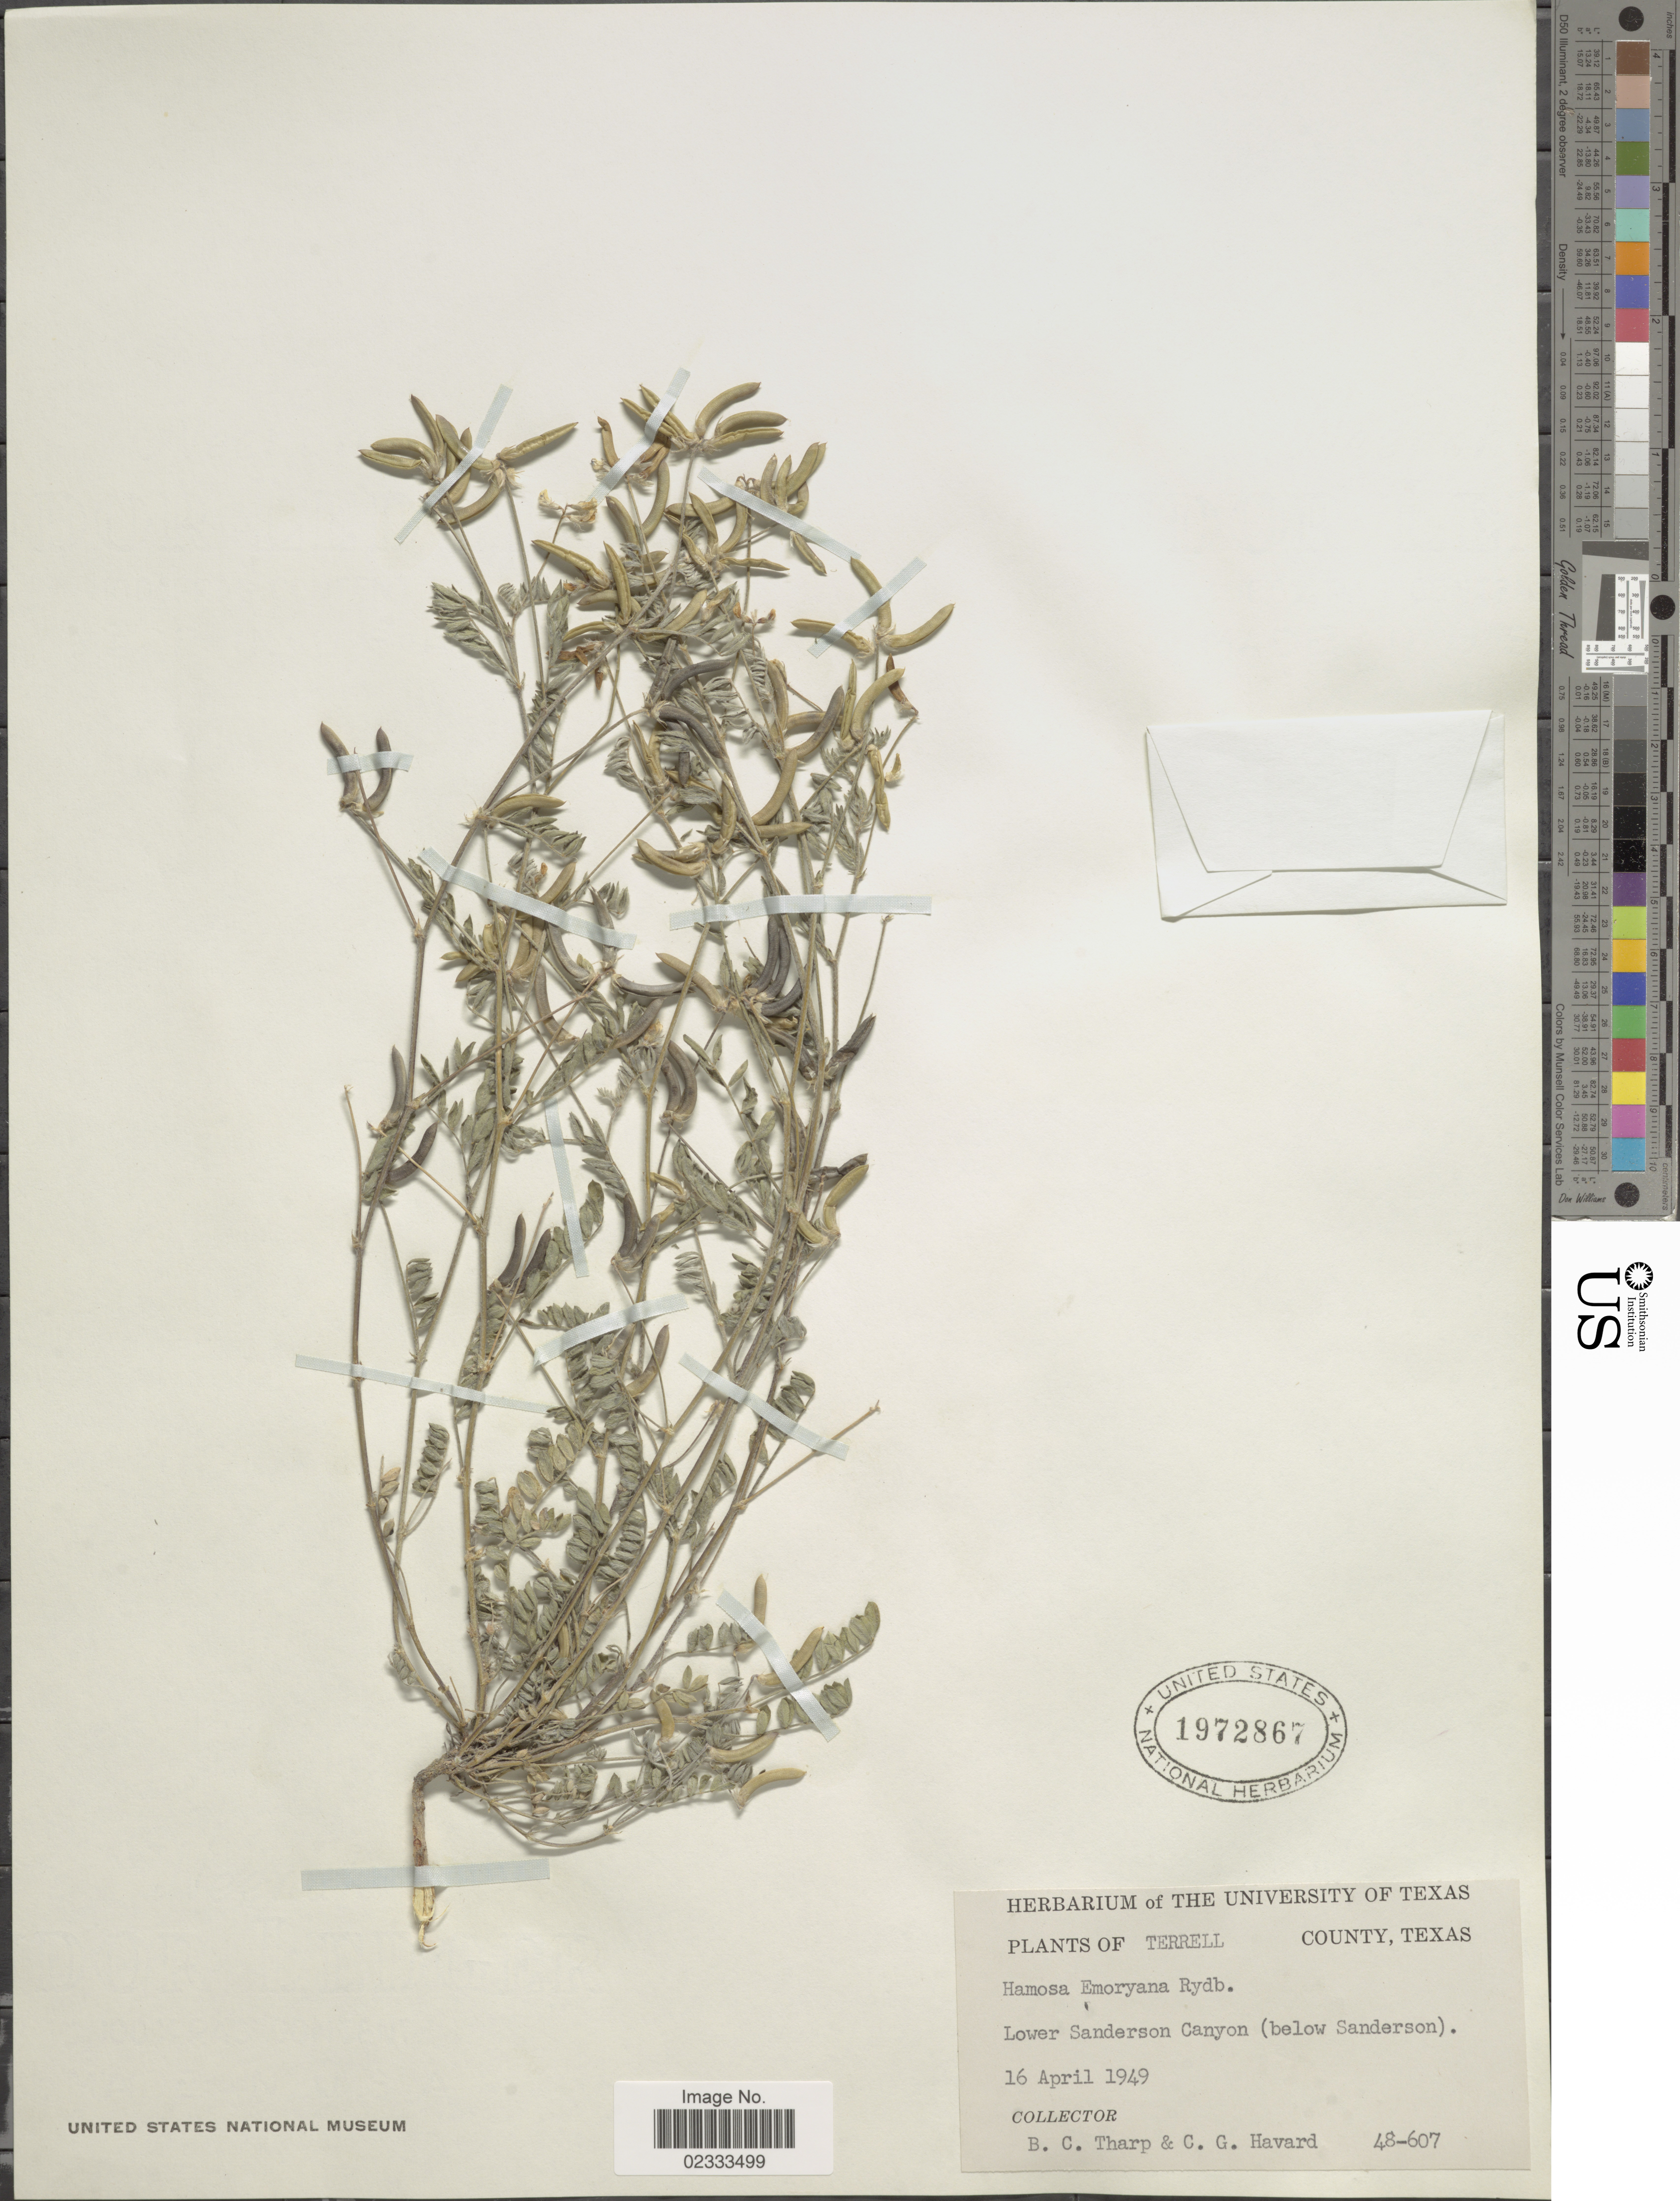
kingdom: Plantae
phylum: Tracheophyta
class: Magnoliopsida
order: Fabales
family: Fabaceae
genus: Astragalus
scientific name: Astragalus austrinus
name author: (Small) O.E. Schulz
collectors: B. C. Tharp & C. G. Havard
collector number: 48-607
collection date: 1949-04-16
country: United States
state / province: Texas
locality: Terrell County, Lower Sanderson Canyon (below Sanderson)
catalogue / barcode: US 1972867